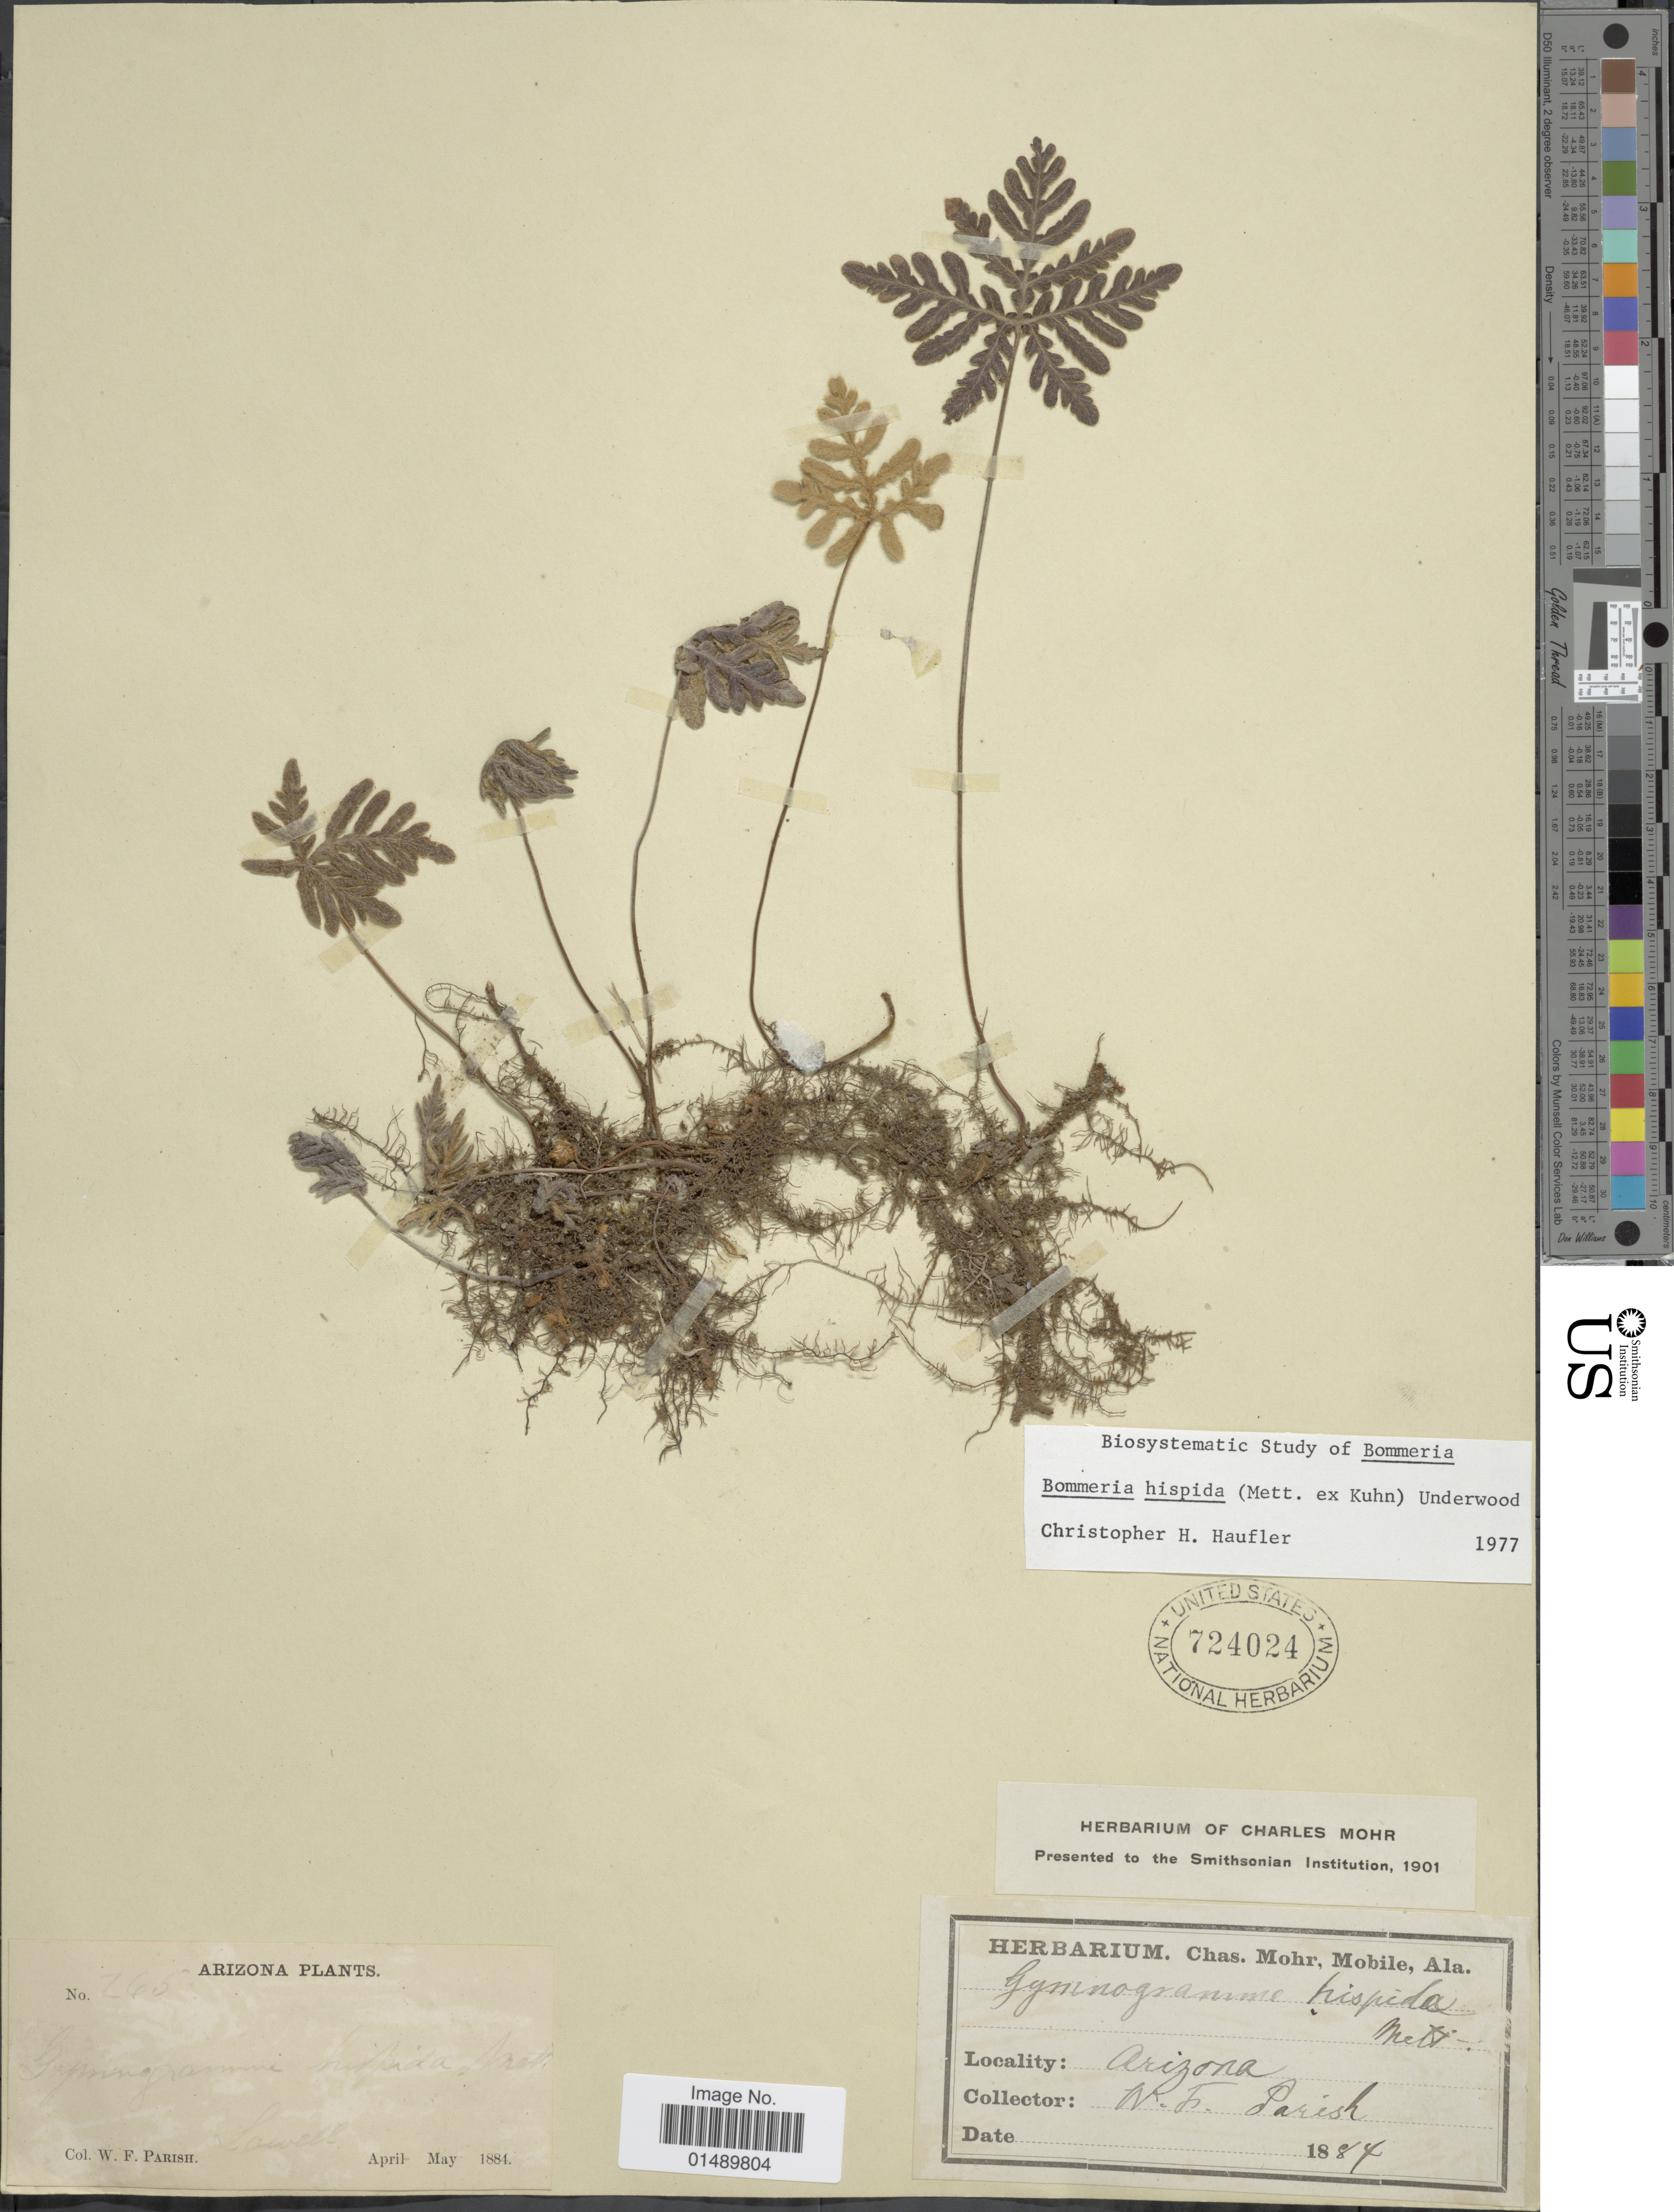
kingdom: Plantae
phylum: Tracheophyta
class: Polypodiopsida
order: Polypodiales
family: Pteridaceae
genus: Bommeria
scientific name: Bommeria hispida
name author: (Mett. ex Kuhn) Underw.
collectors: W. F. Parish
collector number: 265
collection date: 1884-04/1884-05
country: United States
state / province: Arizona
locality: Arizona, Lowell.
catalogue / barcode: US 724024